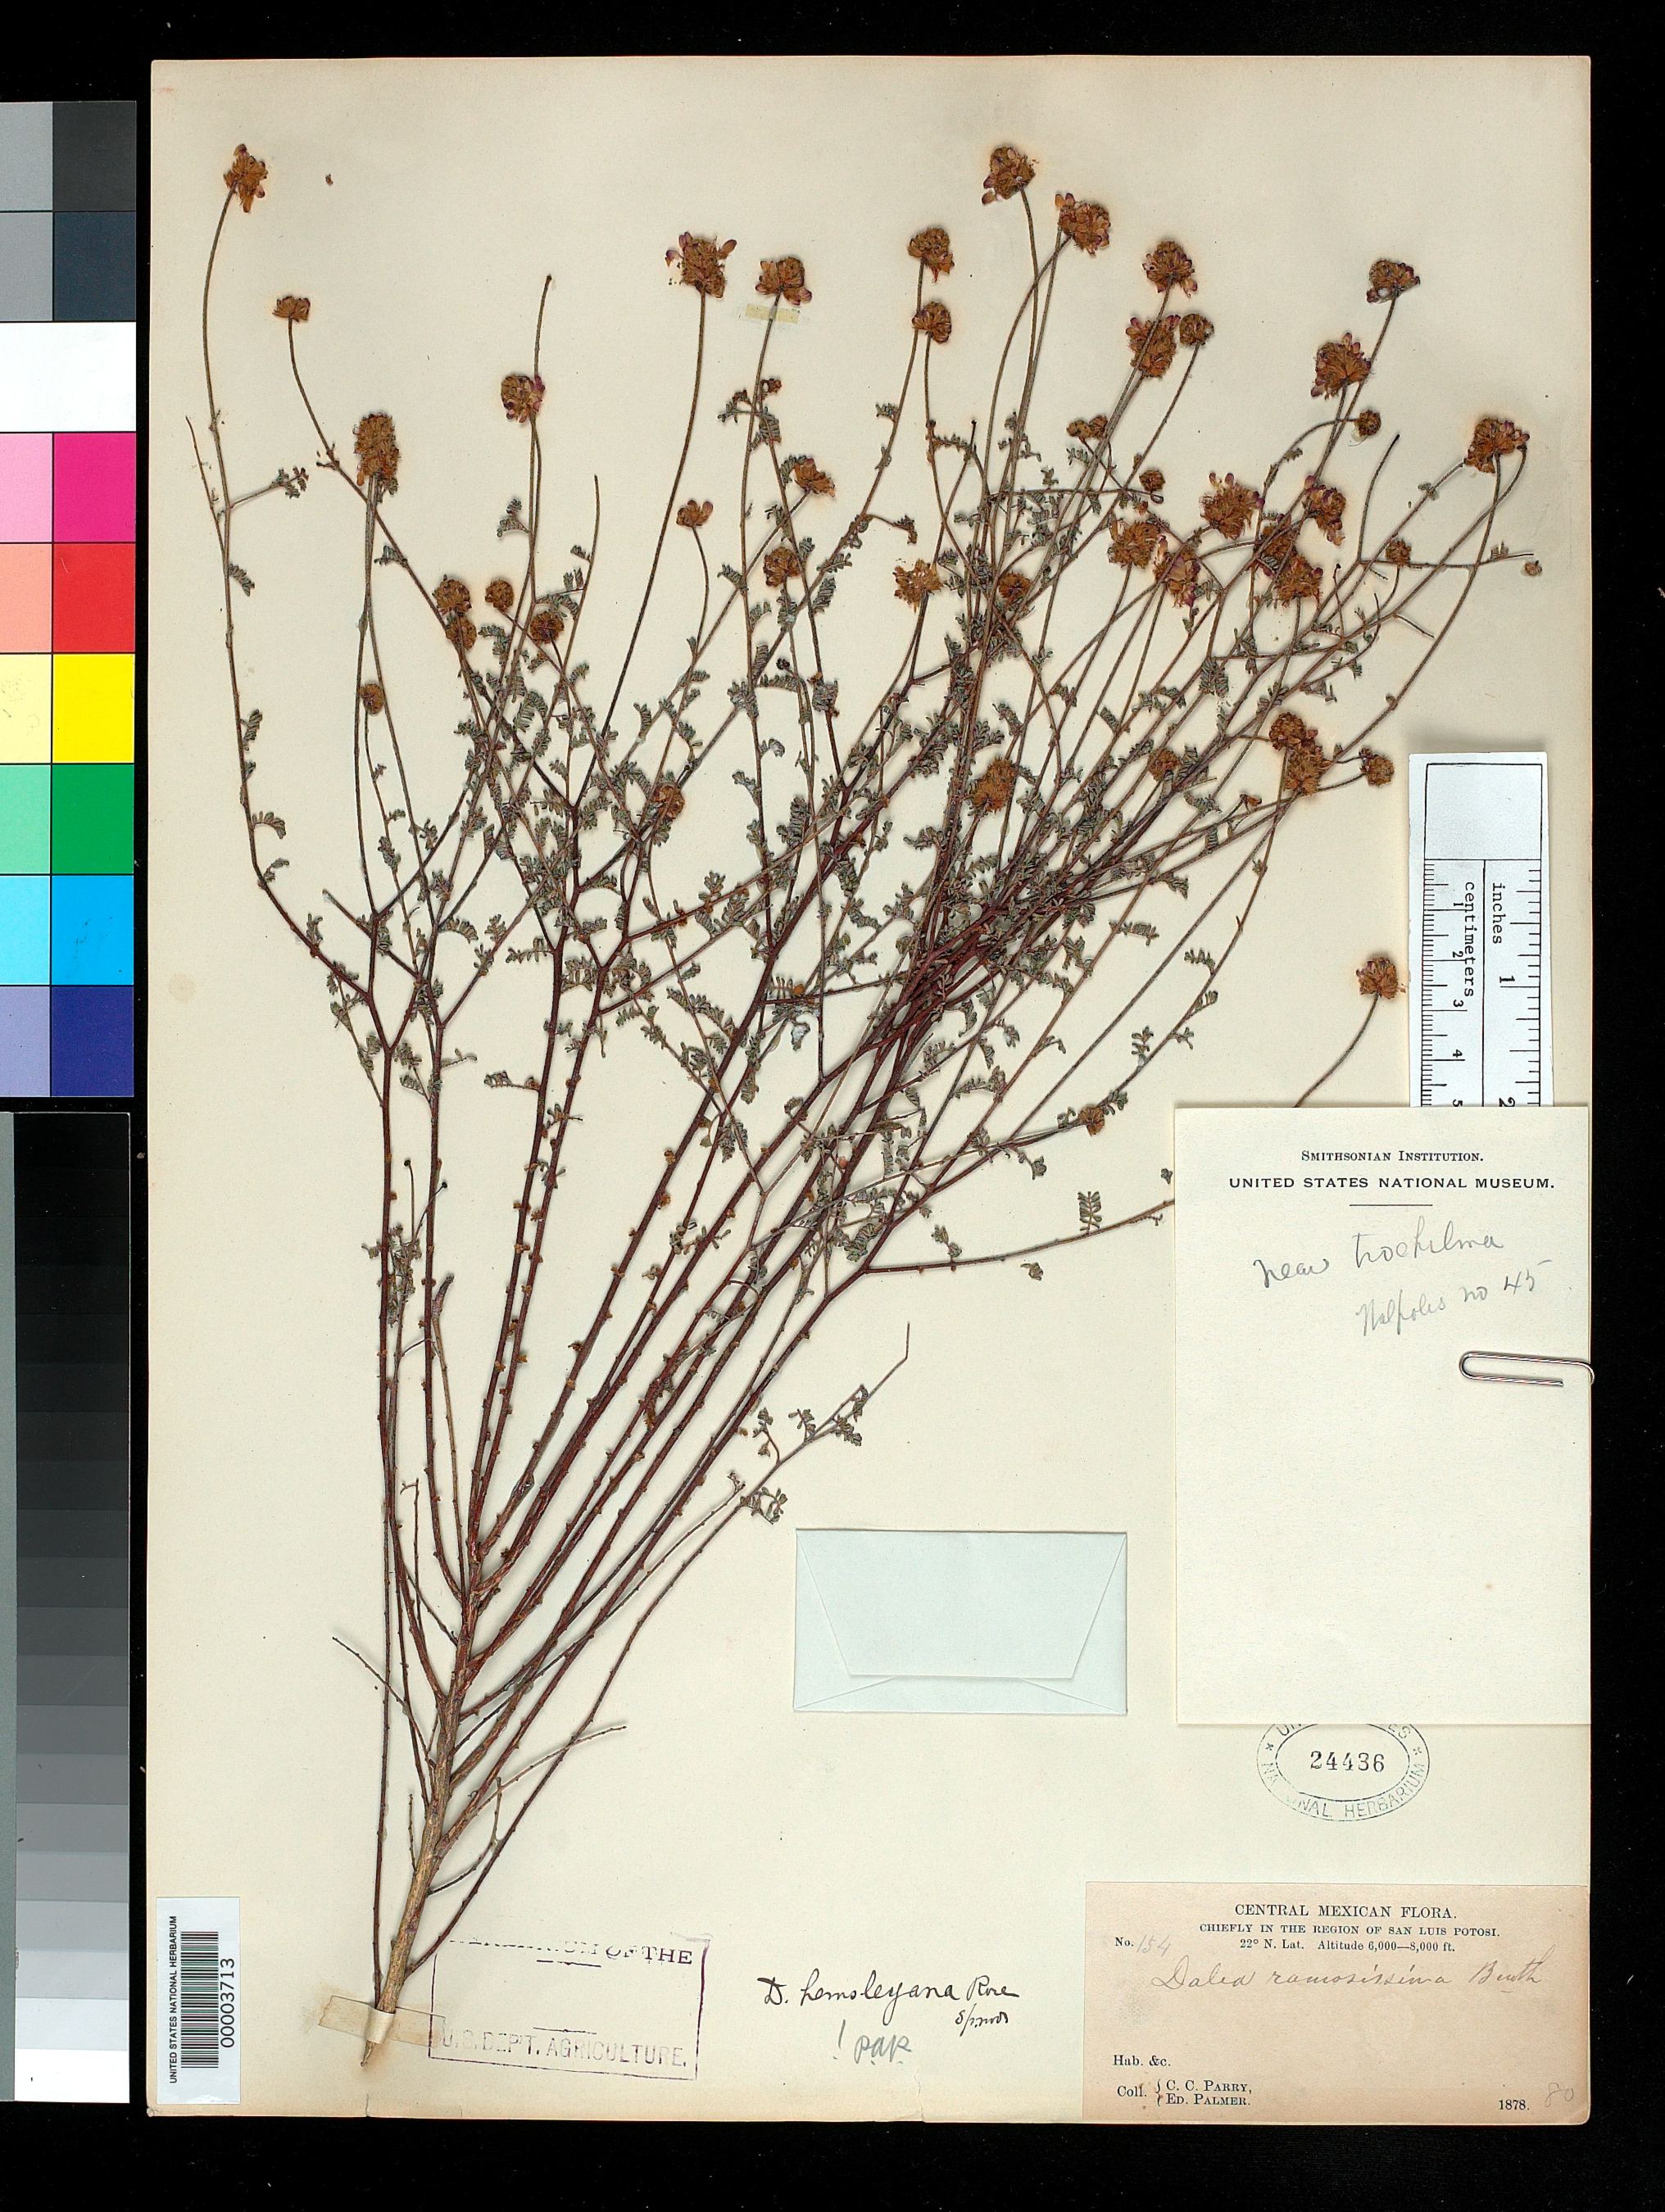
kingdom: Plantae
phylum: Tracheophyta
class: Magnoliopsida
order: Fabales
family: Fabaceae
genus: Parosela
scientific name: Parosela hemsleyana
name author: Rose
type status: Holotype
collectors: C. C. Parry & E. Palmer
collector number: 154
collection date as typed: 1878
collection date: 1878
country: Mexico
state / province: San Luis Potosi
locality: Near San Luis Potosi.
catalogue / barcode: US 24436